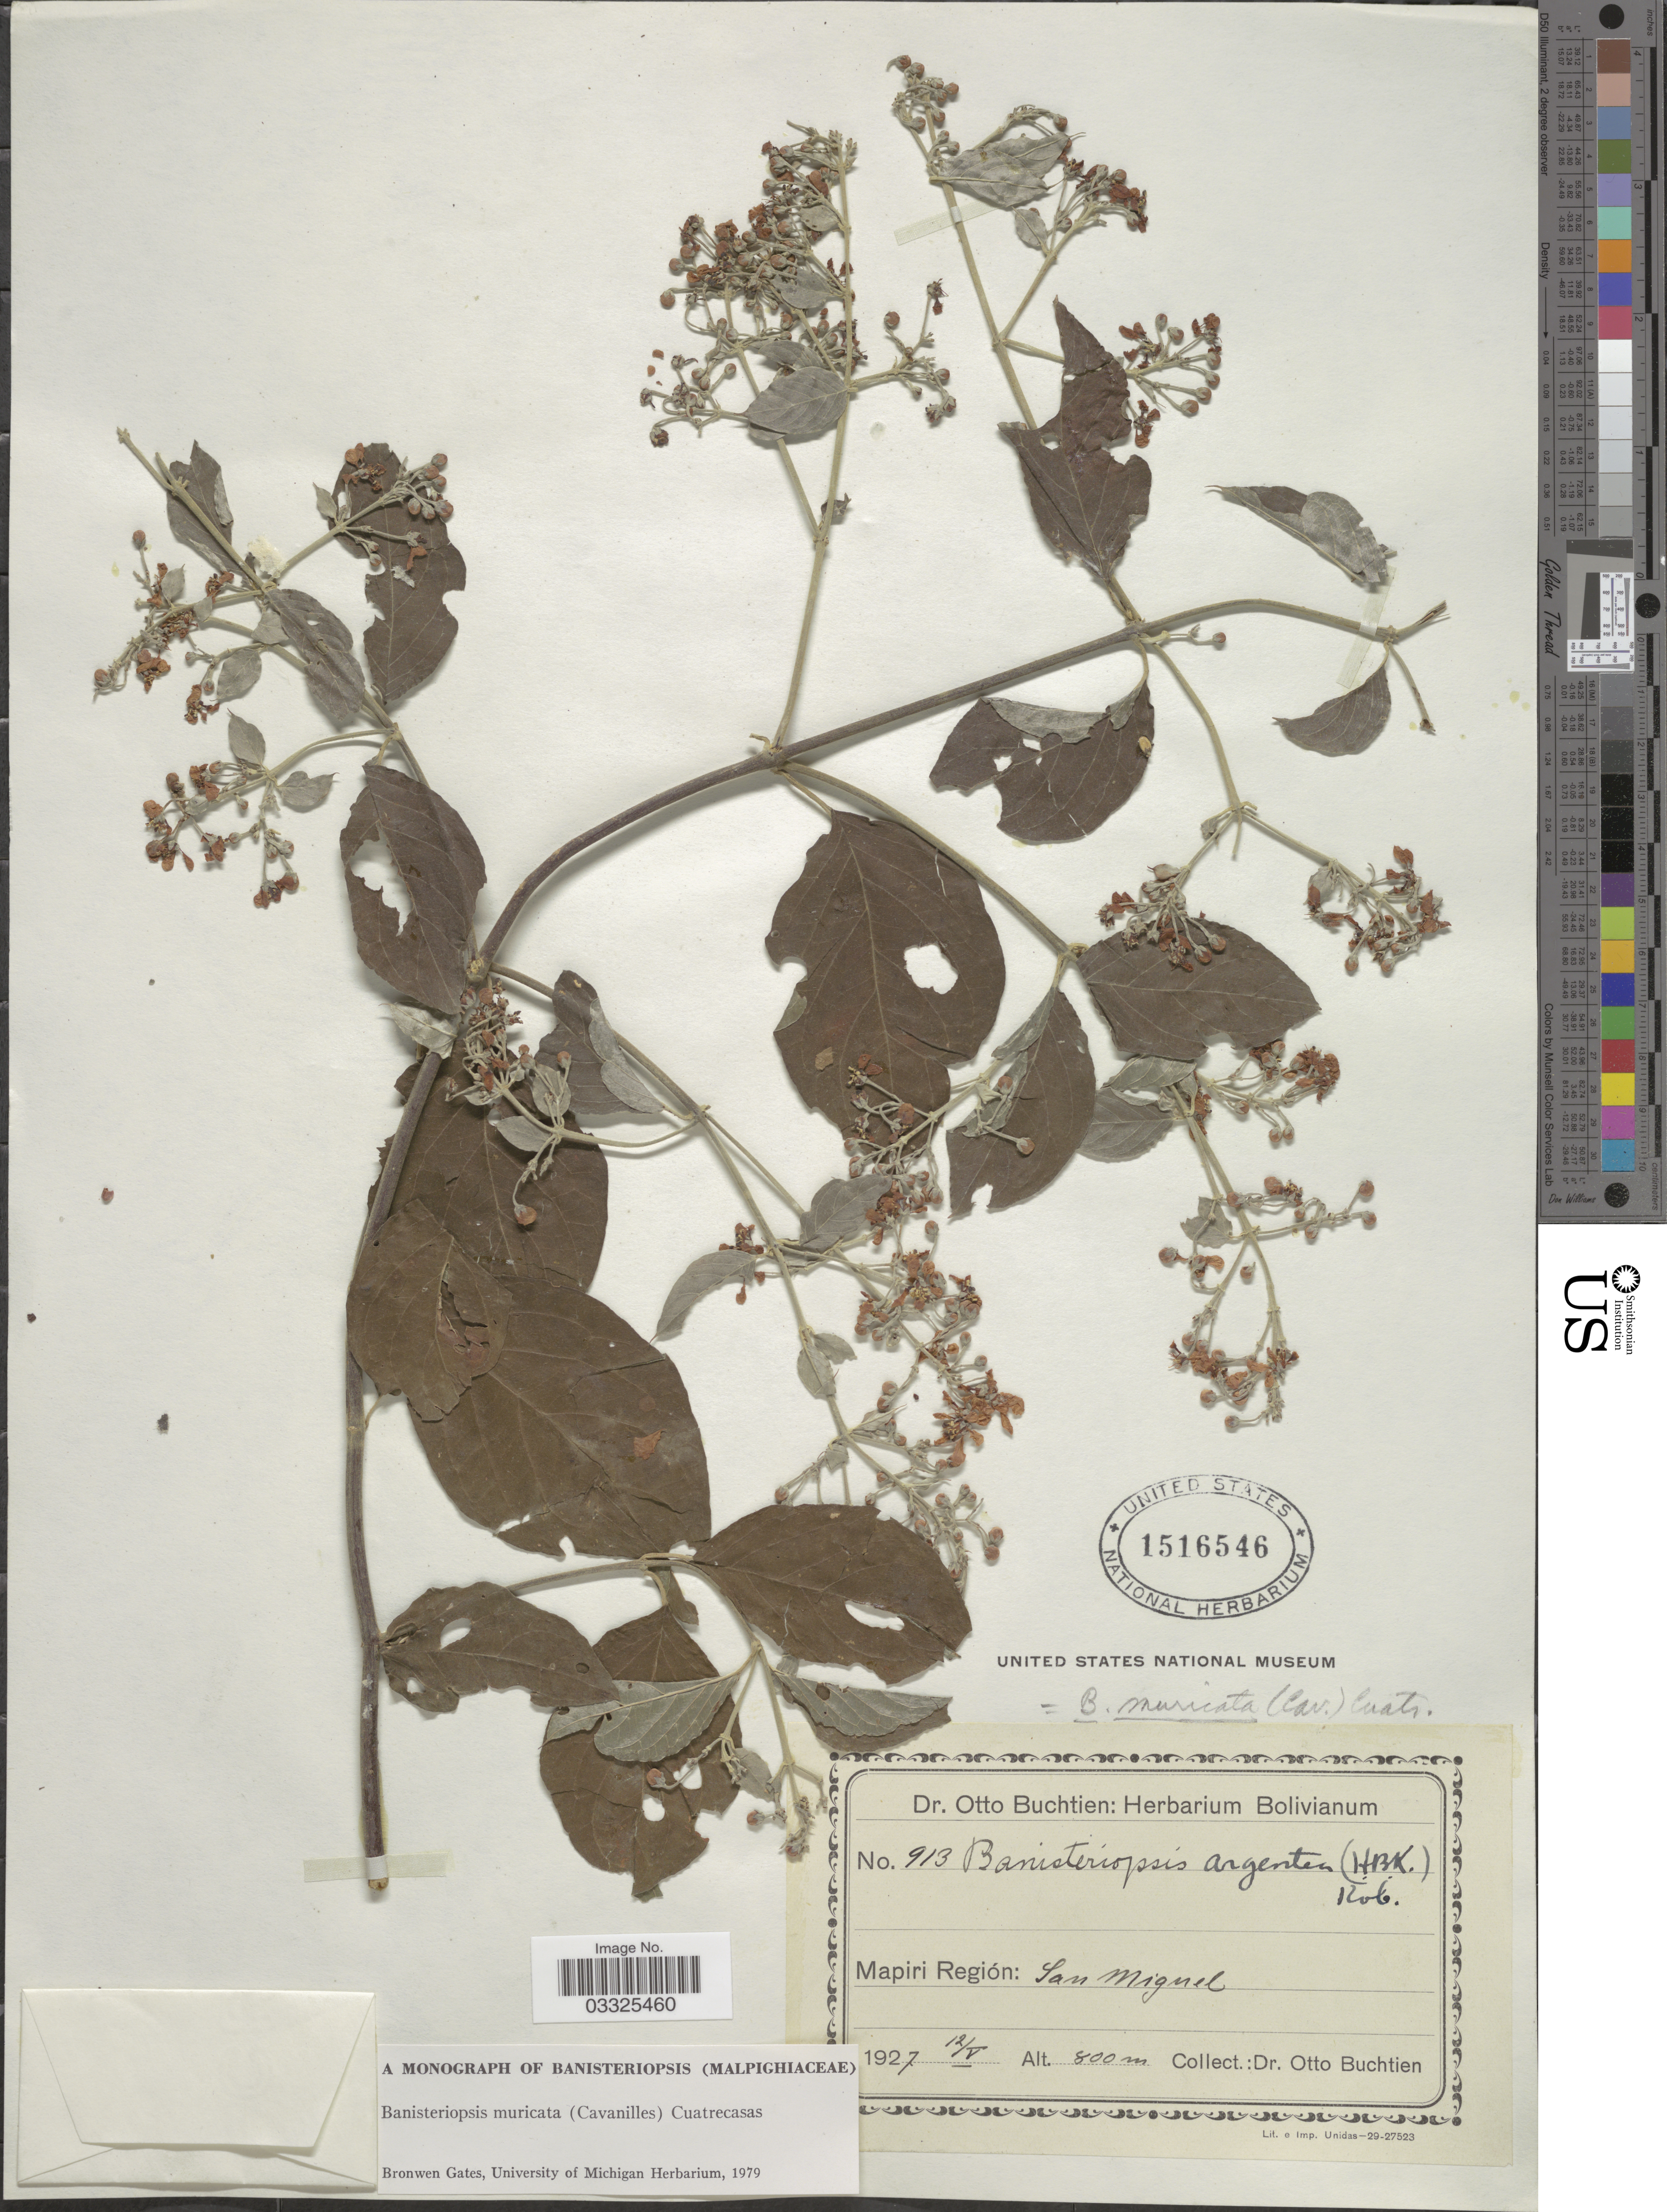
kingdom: Plantae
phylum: Tracheophyta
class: Magnoliopsida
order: Malpighiales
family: Malpighiaceae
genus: Banisteriopsis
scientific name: Banisteriopsis muricata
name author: (Cav.) Cuatrec.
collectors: O. Buchtien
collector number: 913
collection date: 1927-05-12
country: Bolivia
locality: Mapiri Región: San Miguel.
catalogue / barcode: US 1516546